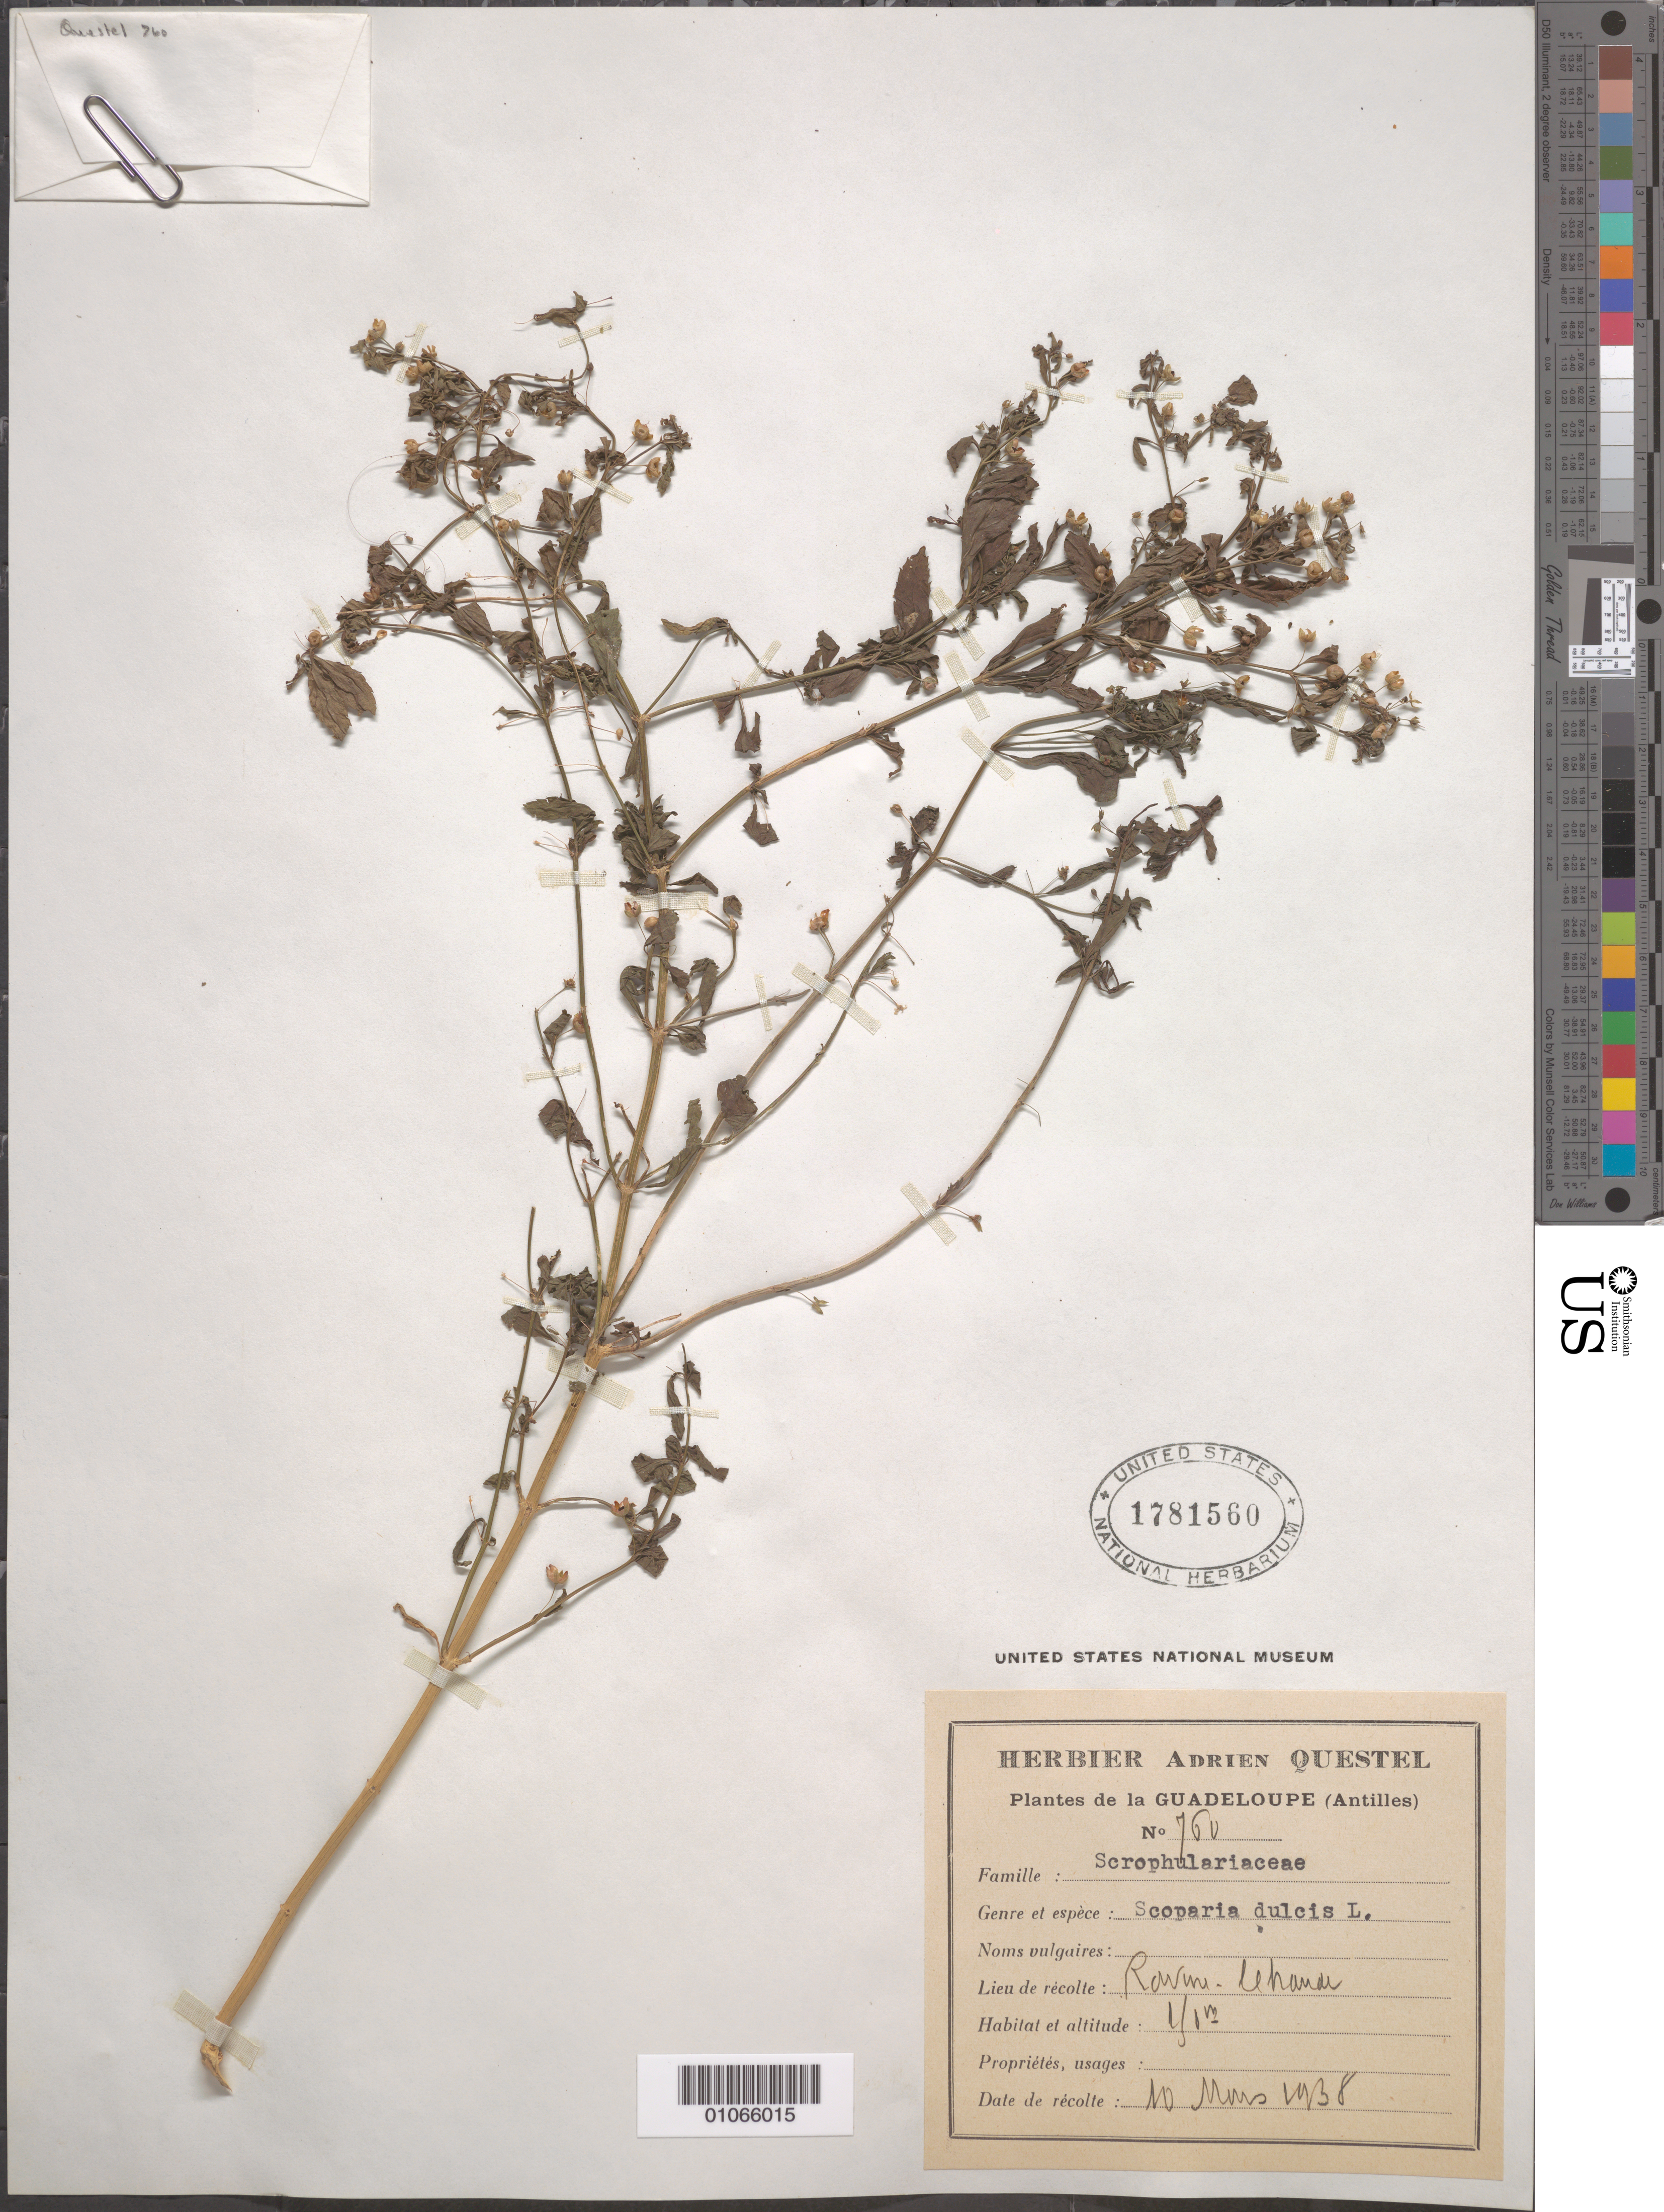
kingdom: Plantae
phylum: Tracheophyta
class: Magnoliopsida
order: Lamiales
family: Plantaginaceae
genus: Scoparia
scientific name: Scoparia annua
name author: Cham. ex Schltdl.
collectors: A. Questel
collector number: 760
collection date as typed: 10 Mar 1938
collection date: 1938-03-10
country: Guadeloupe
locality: Rarini Ghanar?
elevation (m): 110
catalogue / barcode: US 1781560